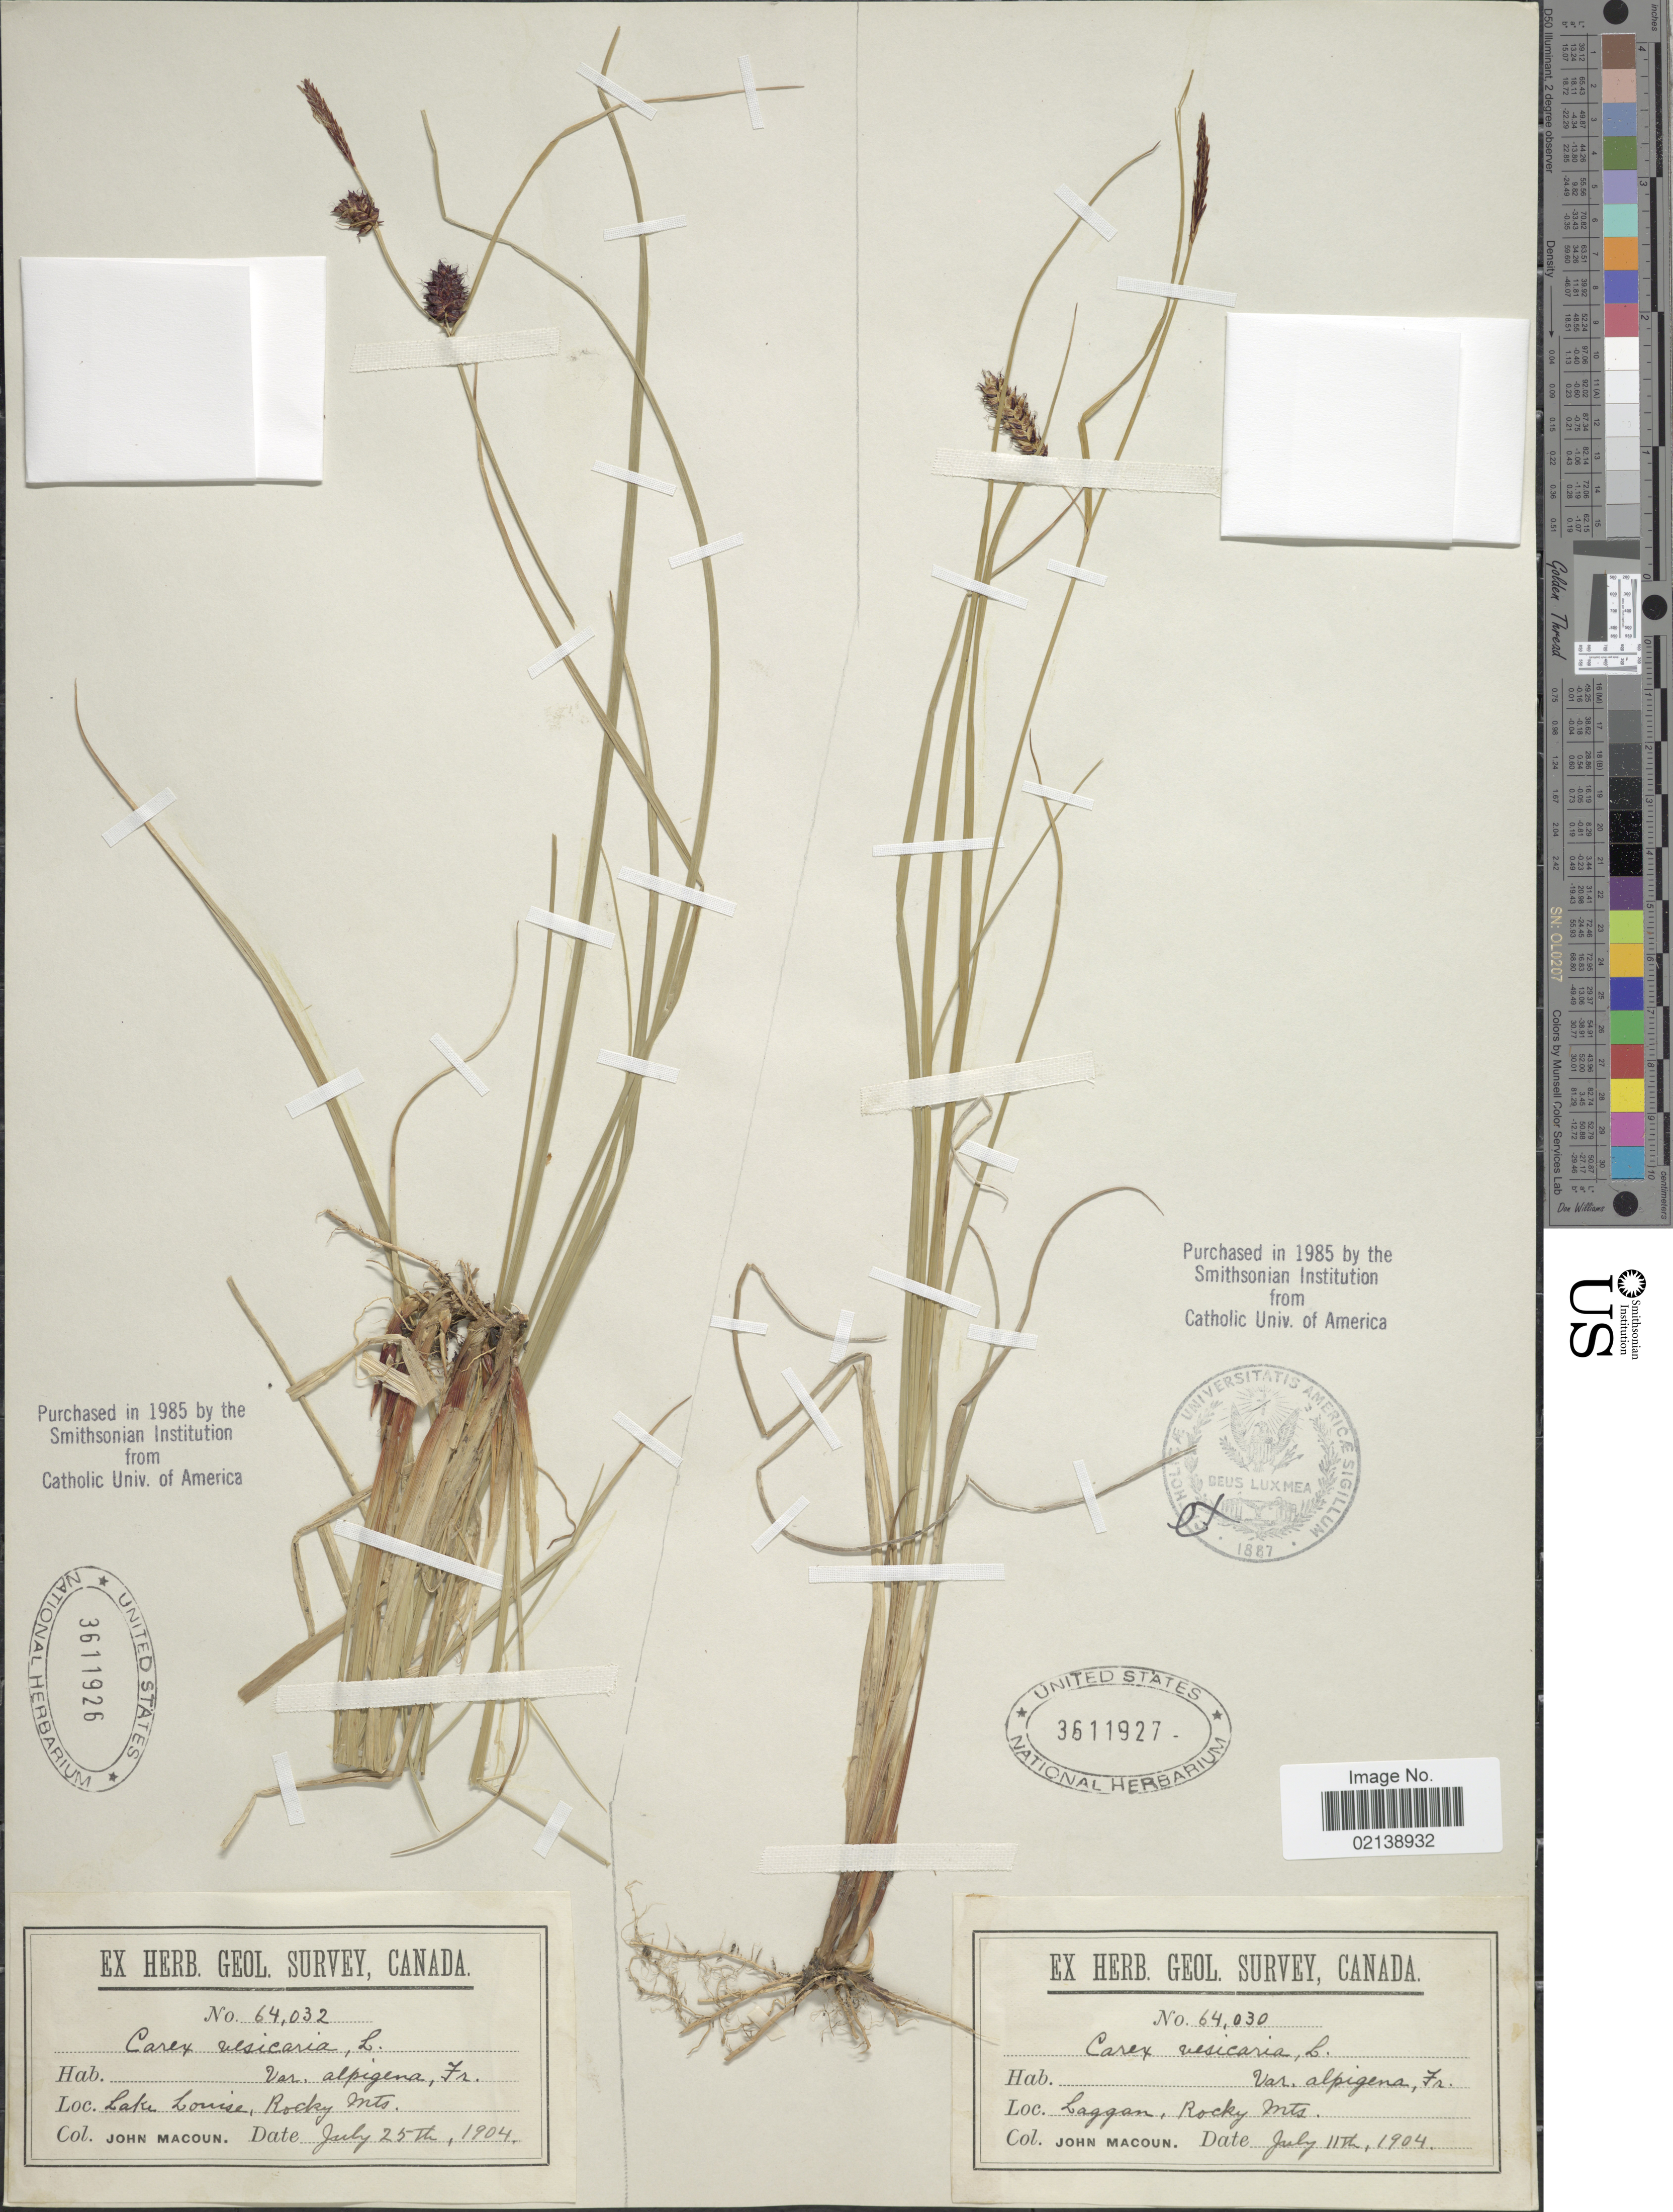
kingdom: Plantae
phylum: Tracheophyta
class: Liliopsida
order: Poales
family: Cyperaceae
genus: Carex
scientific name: Carex vesicaria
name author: L.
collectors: J. Macoun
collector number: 64030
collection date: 1904-07-11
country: Canada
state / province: Alberta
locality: Laggan, Rocky Mts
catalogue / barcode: US 3611927-2